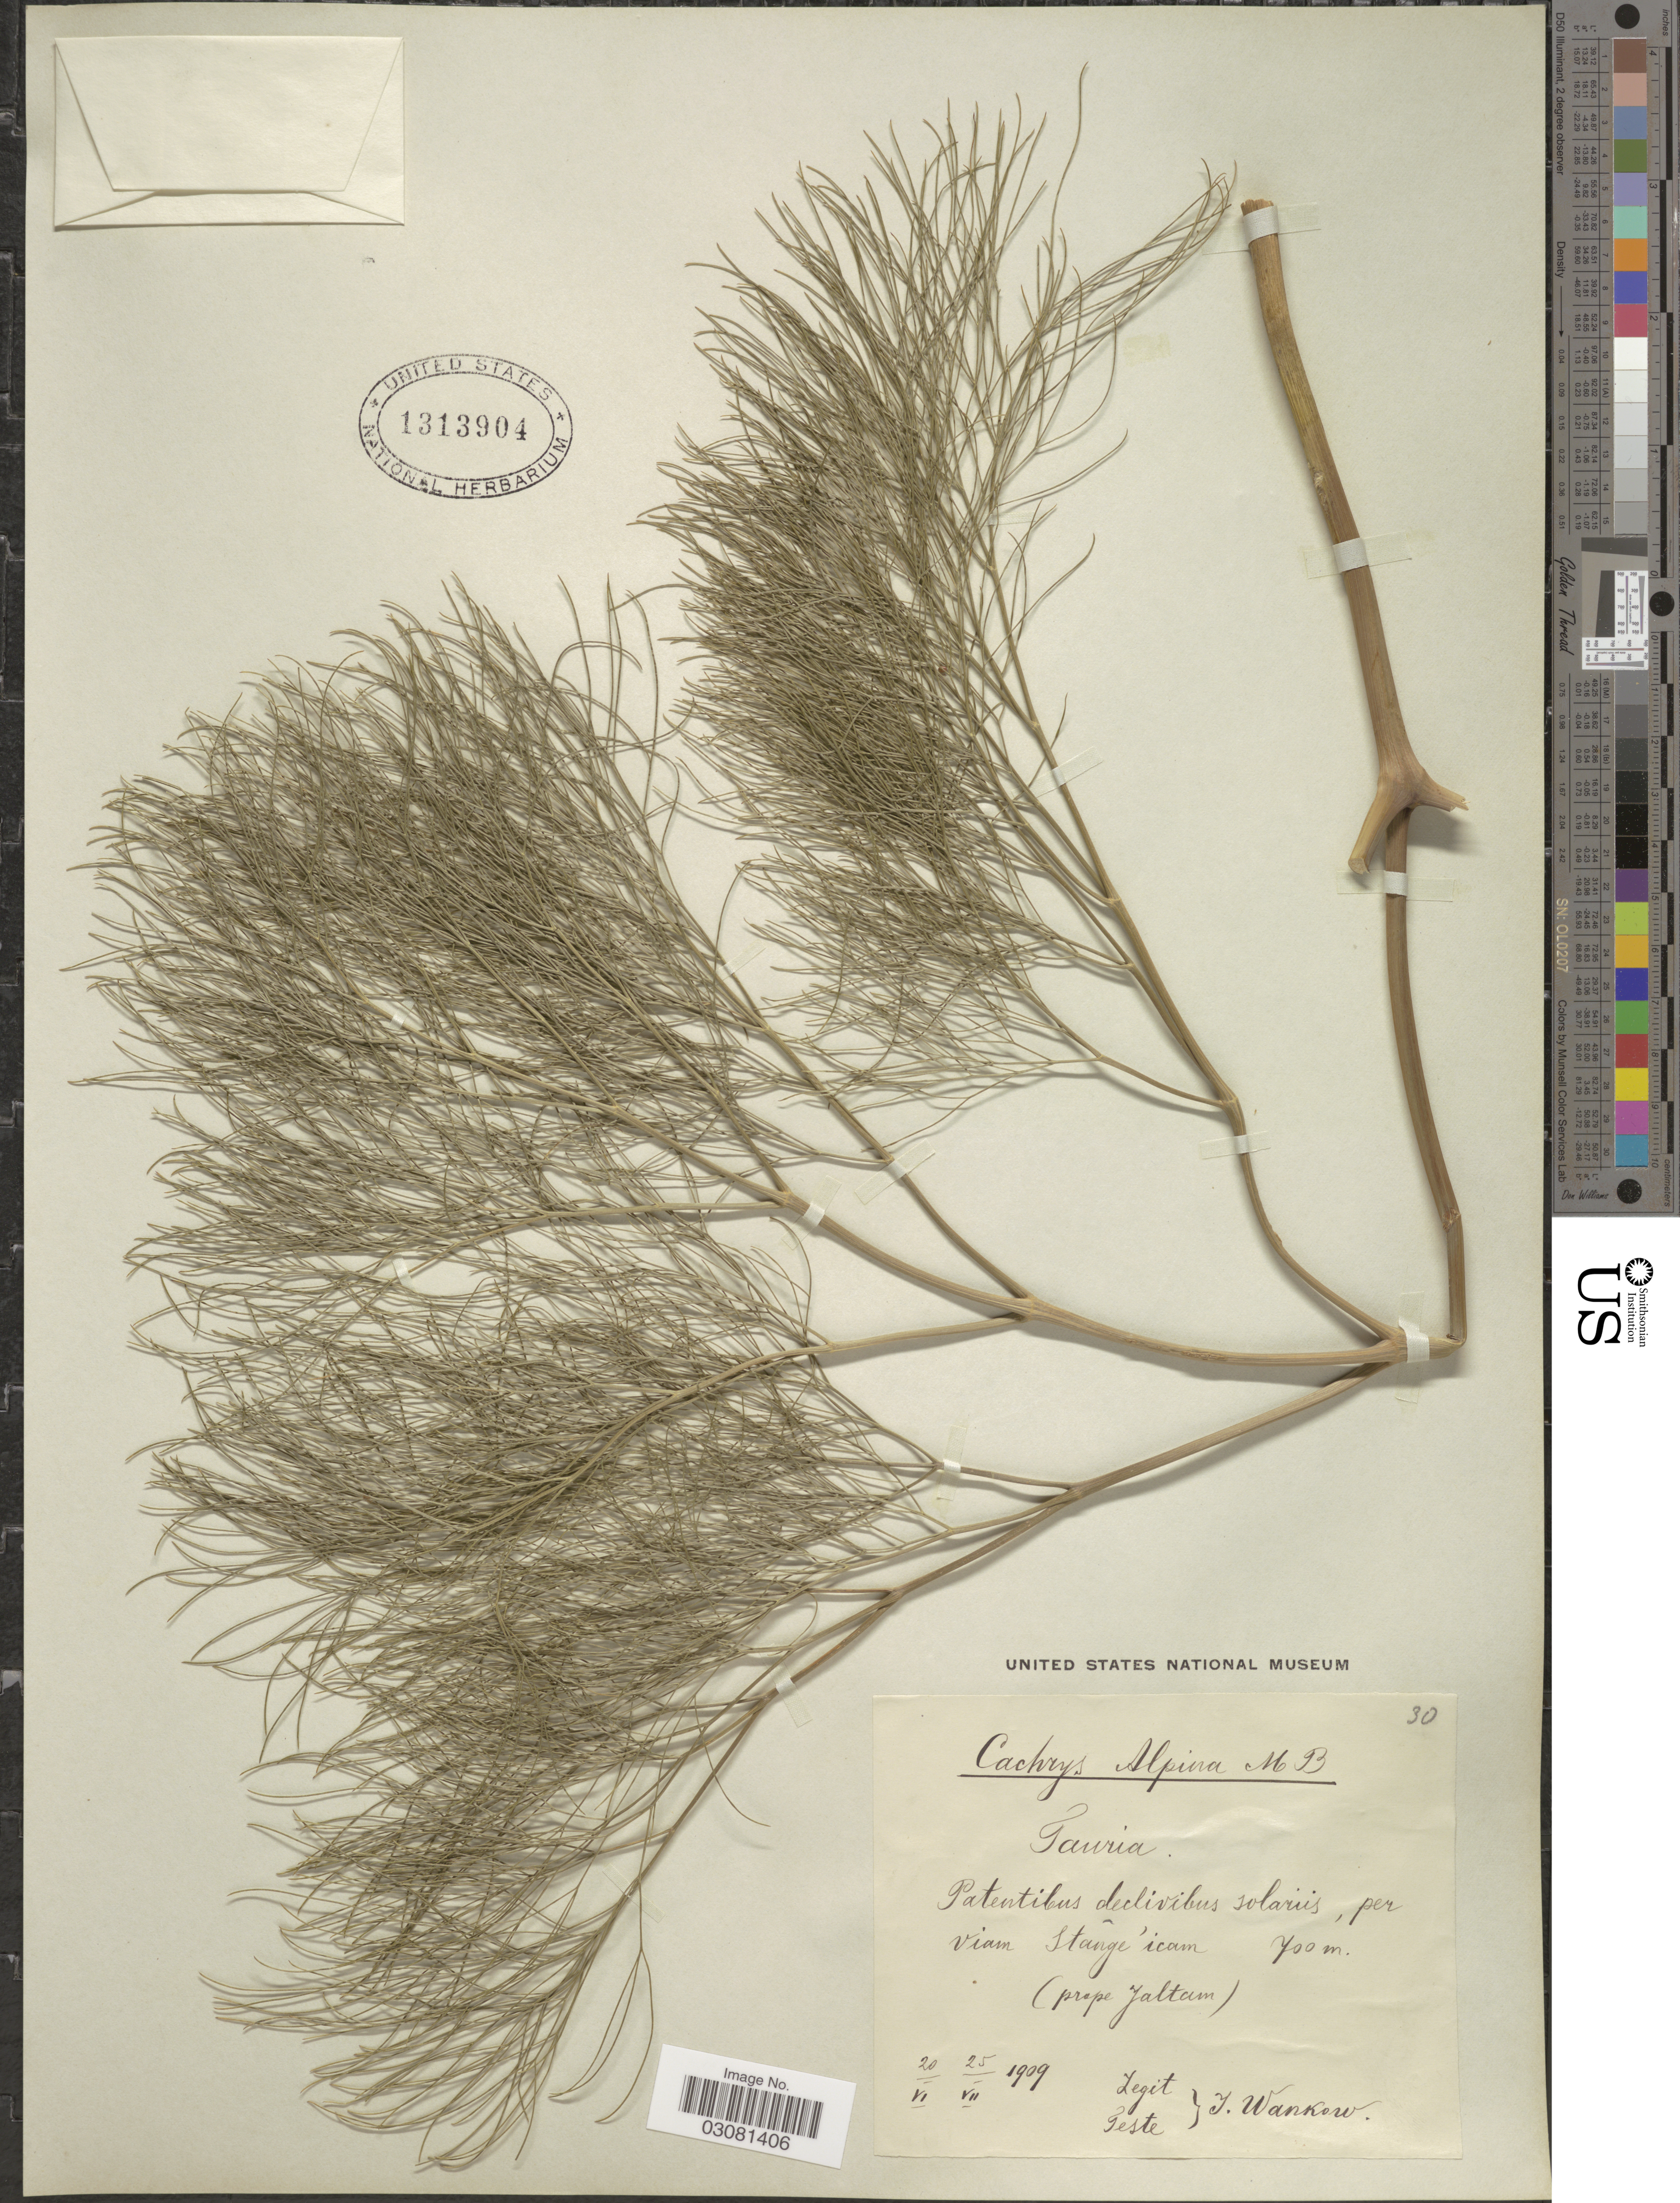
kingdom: Plantae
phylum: Tracheophyta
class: Magnoliopsida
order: Apiales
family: Apiaceae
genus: Cachrys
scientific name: Cachrys alpina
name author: M. Bieb.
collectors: I. Wankow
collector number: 30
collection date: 1909-06-20/1909-07-25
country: Ukraine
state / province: Crimea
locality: Tauria, per viam Stange 'icam (prope Yaltam). [unsure placement]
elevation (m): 700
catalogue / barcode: US 1313904